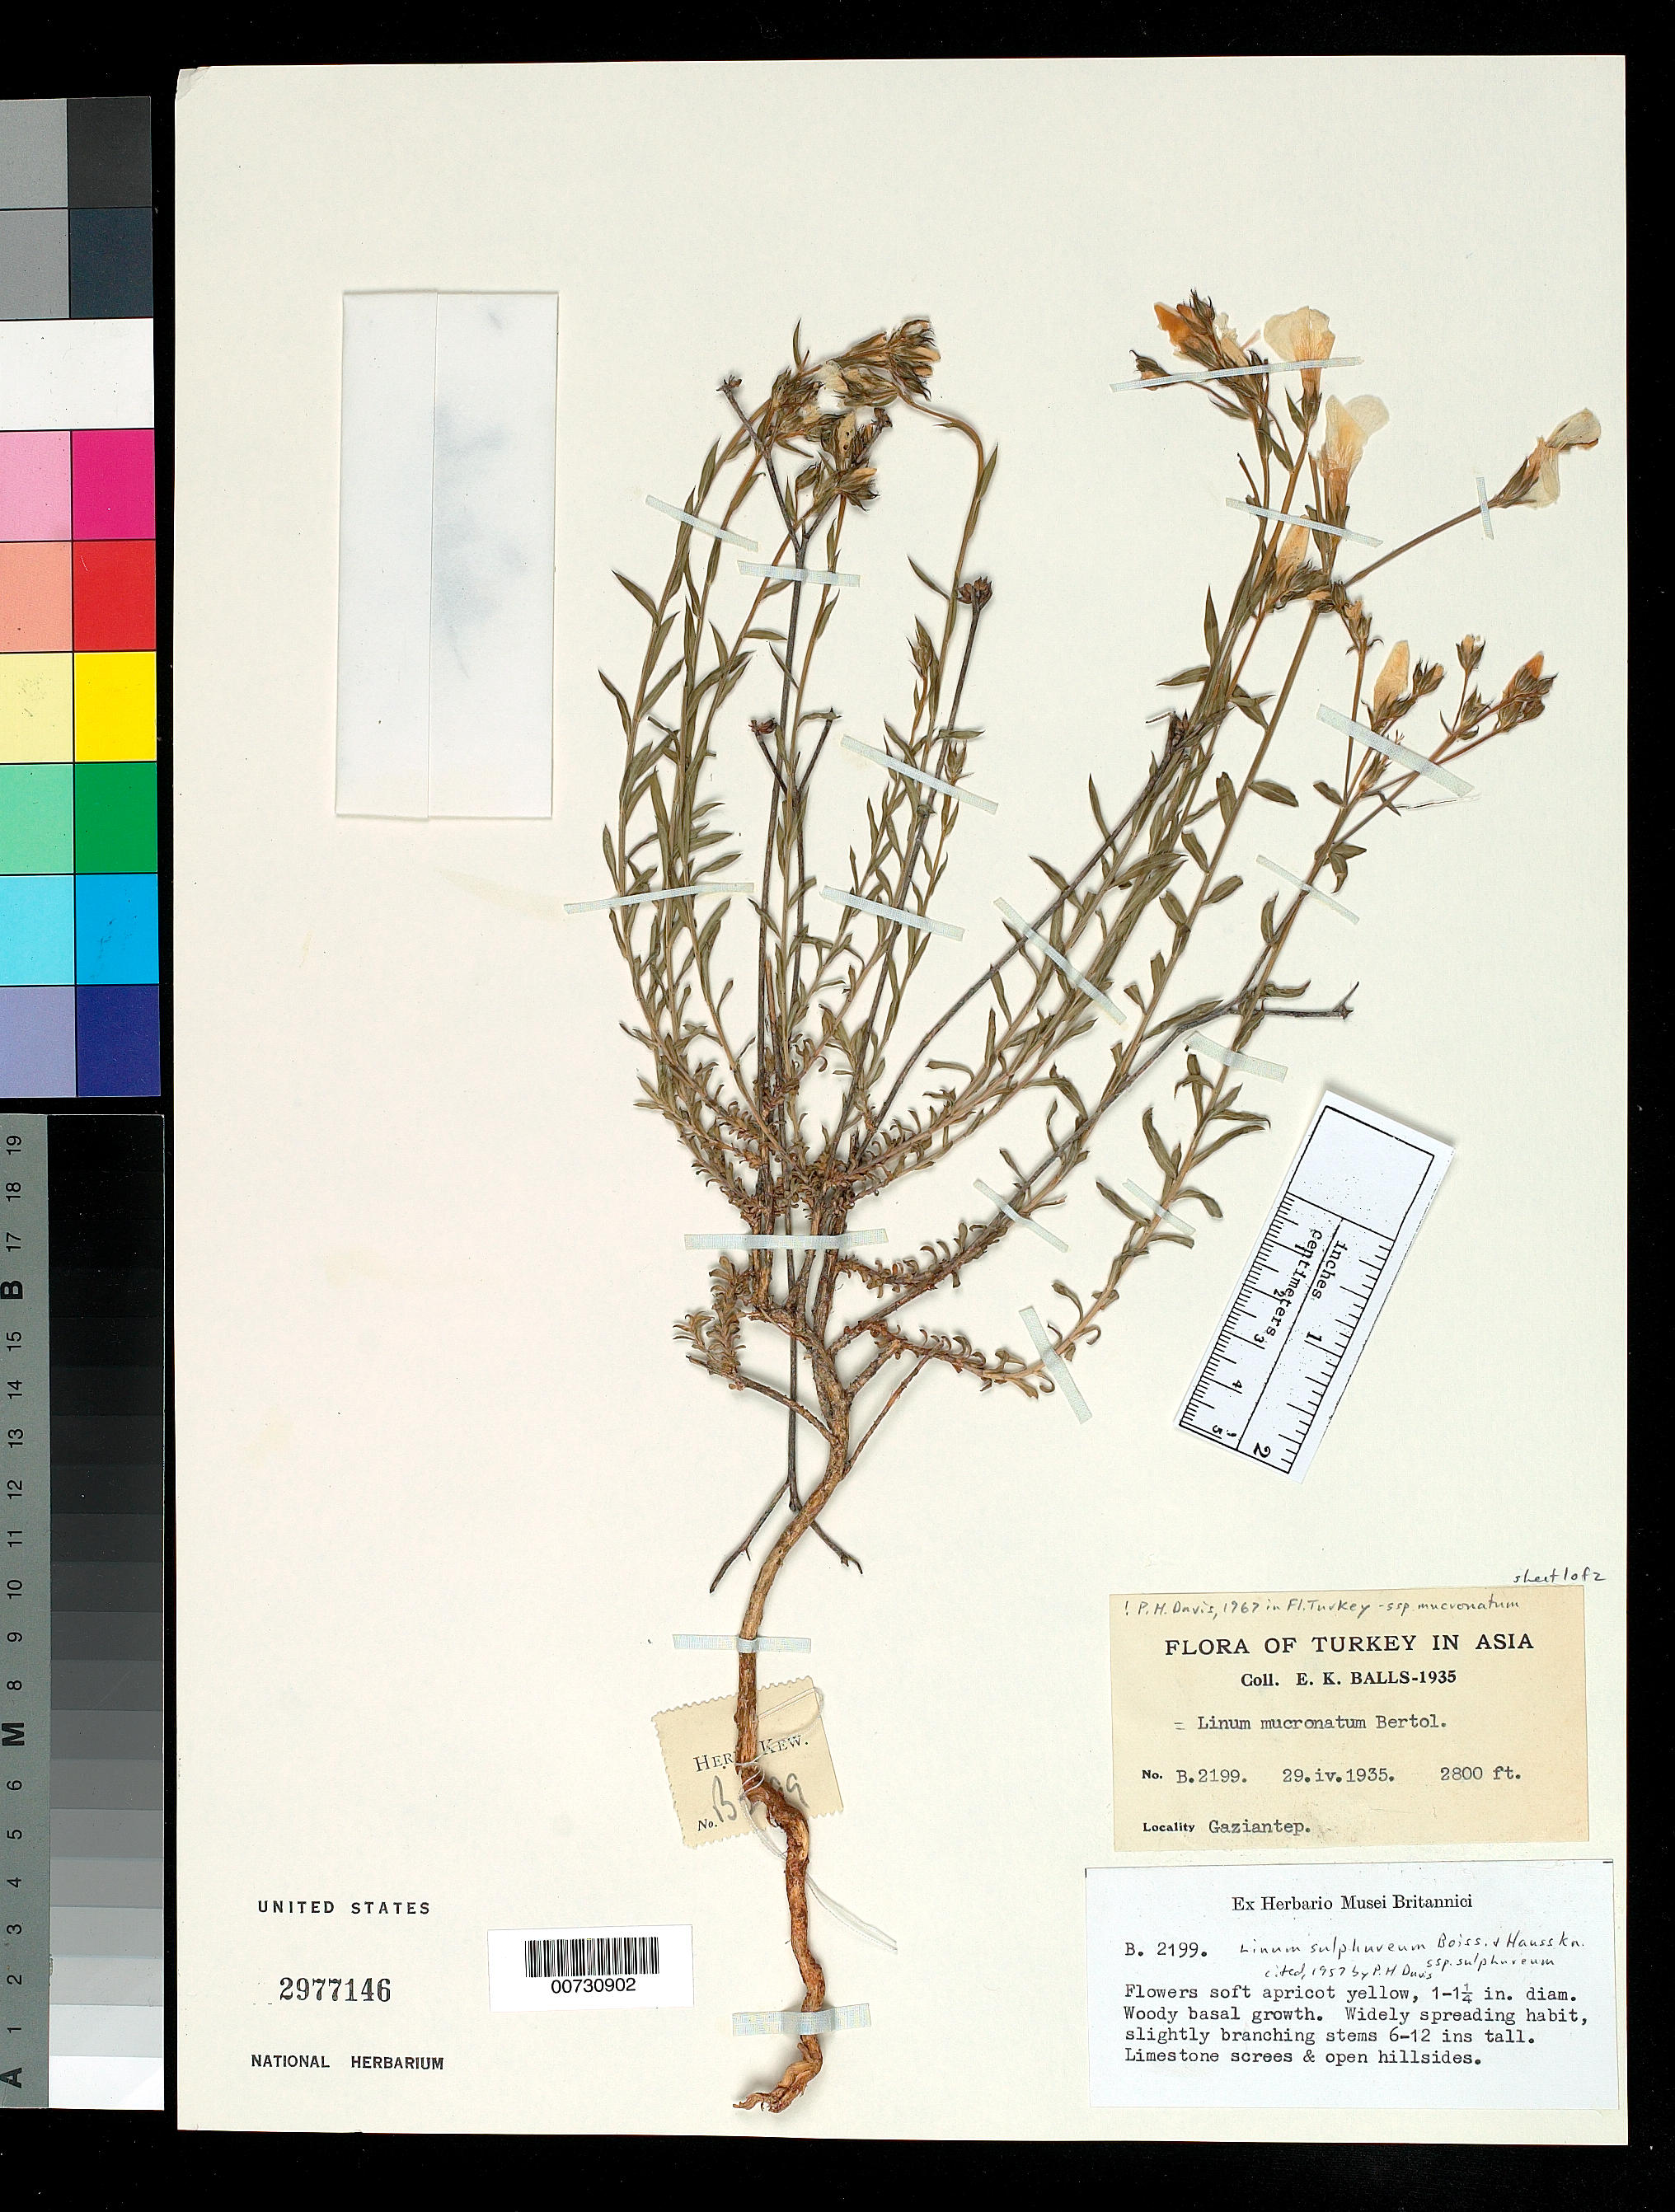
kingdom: Plantae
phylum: Tracheophyta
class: Magnoliopsida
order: Malpighiales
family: Linaceae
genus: Linum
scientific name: Linum mucronatum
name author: Bertol.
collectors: E. K. Balls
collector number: B2199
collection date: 1935-04-29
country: Turkey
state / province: Gaziantep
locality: Turkey in Asia.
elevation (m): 853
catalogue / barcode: US 2977146